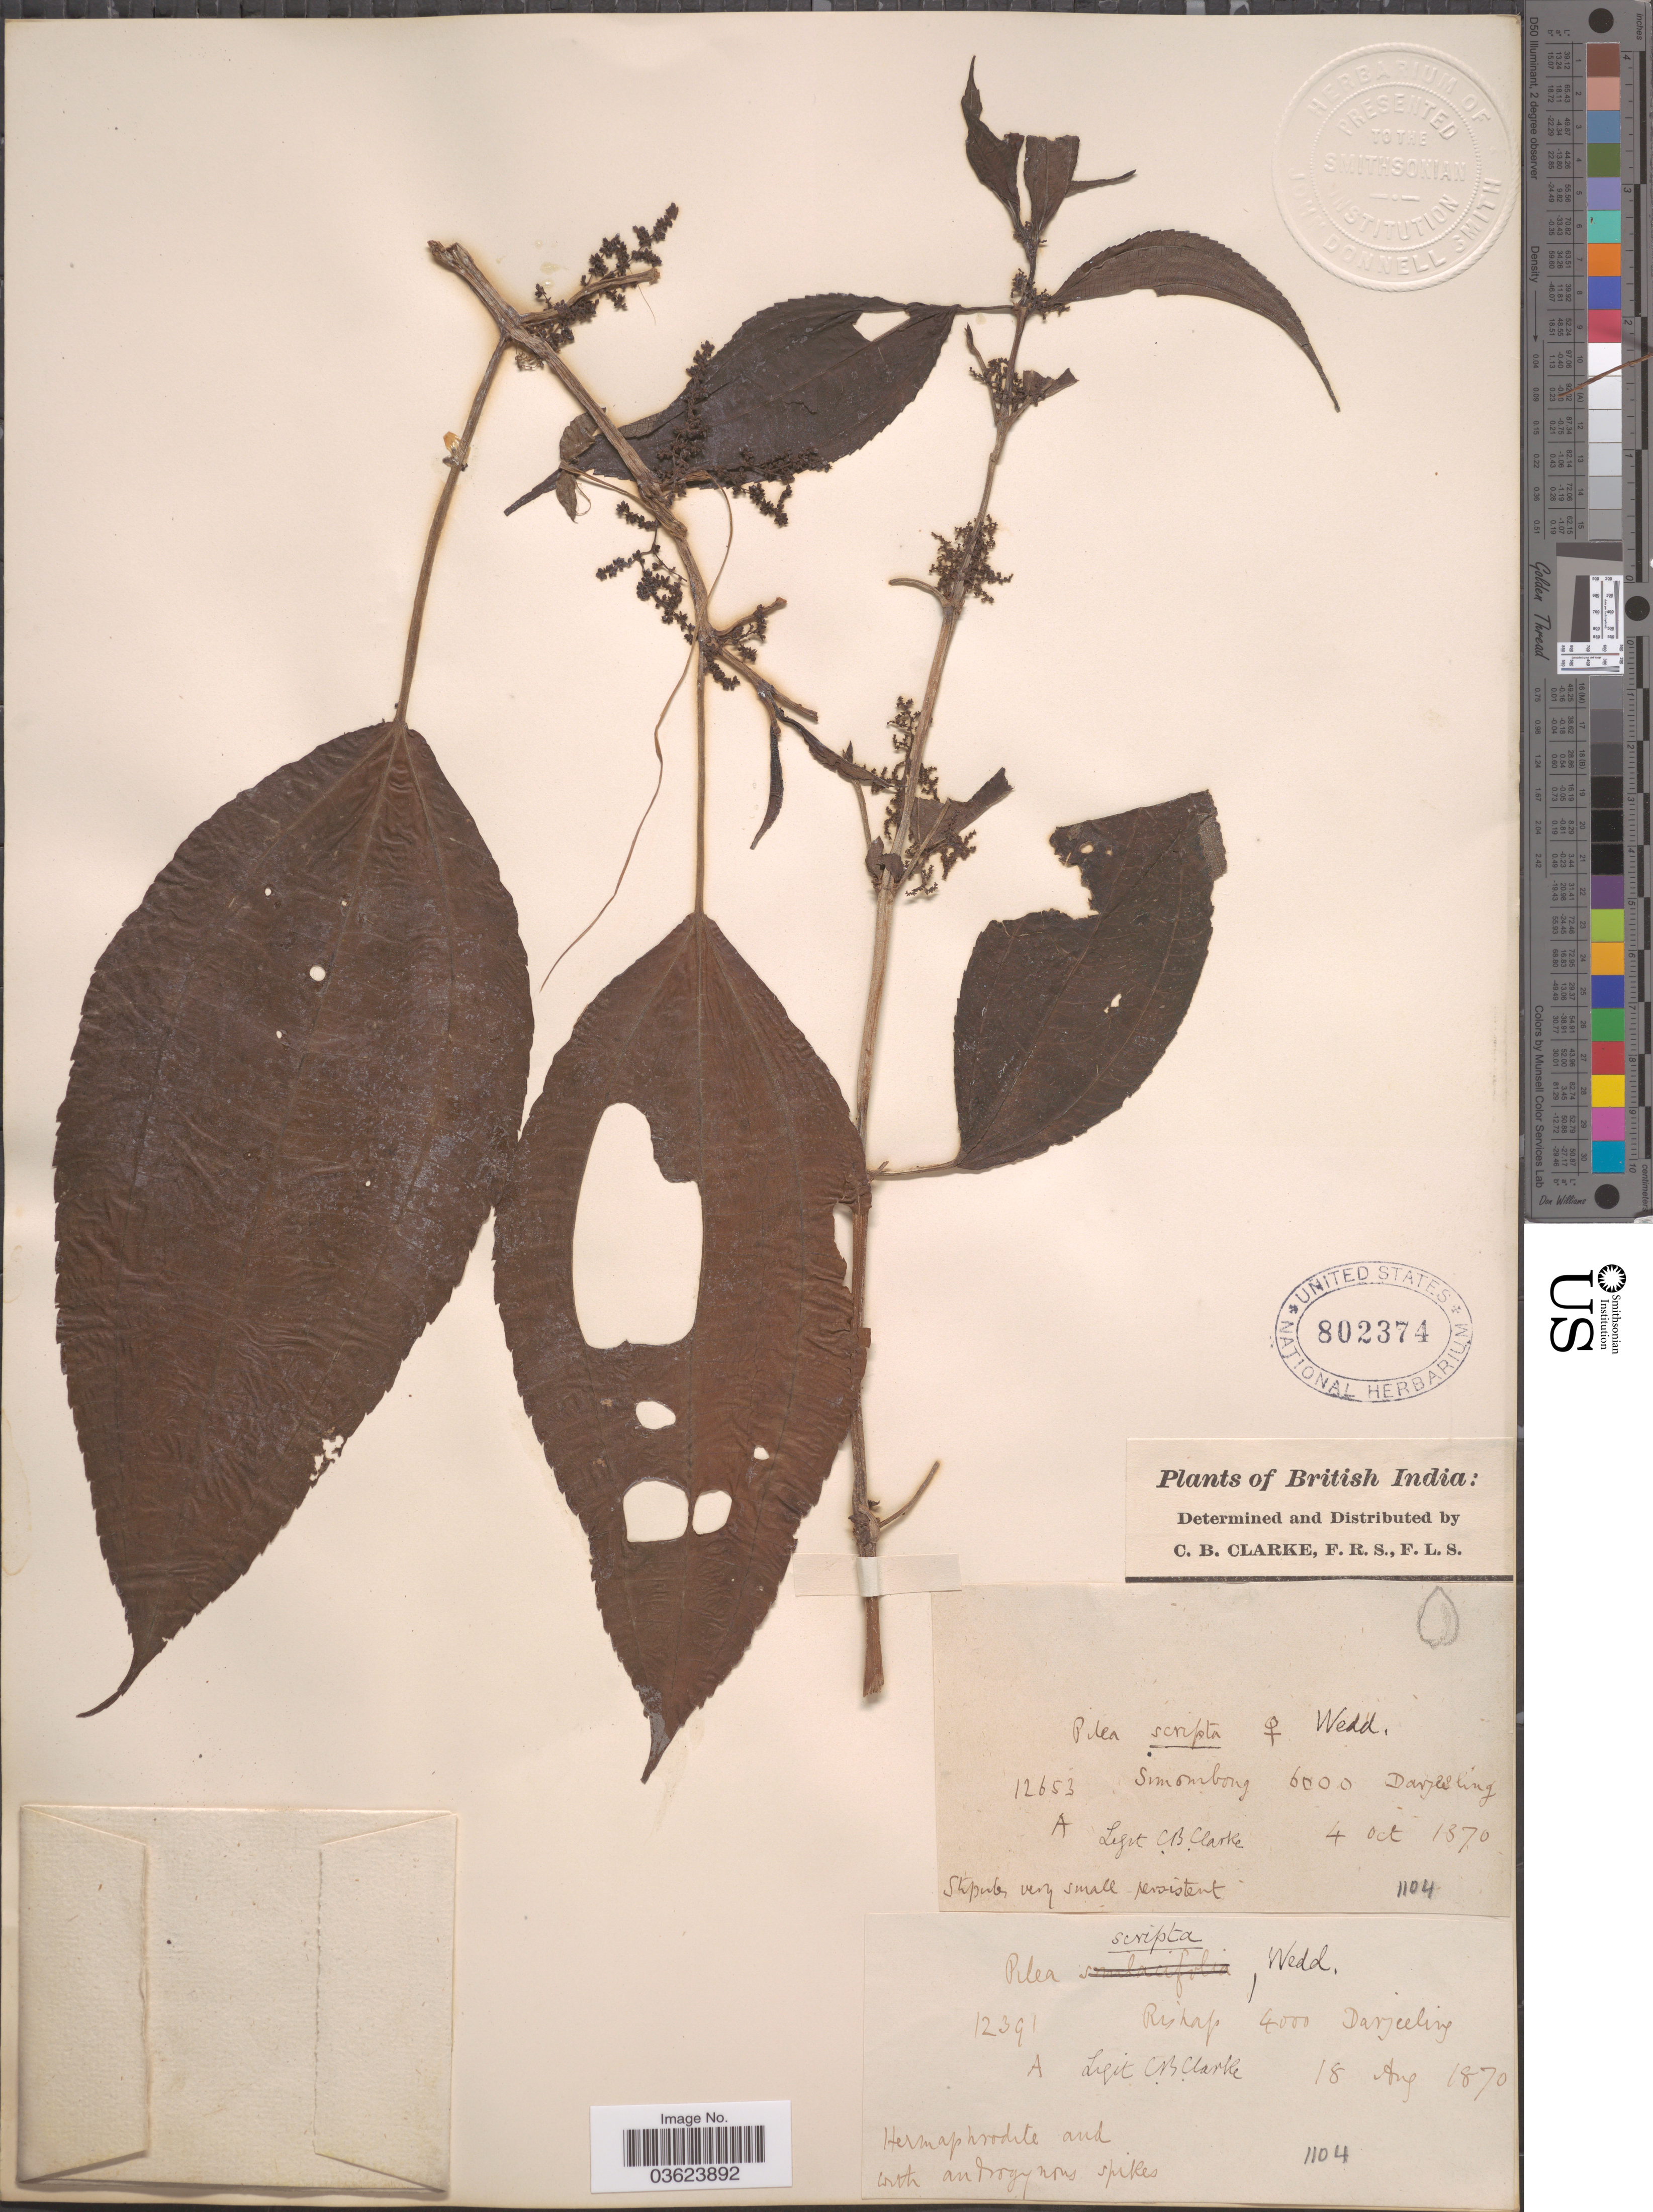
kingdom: Plantae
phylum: Tracheophyta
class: Magnoliopsida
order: Rosales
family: Urticaceae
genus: Pilea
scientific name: Pilea scripta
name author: (Buch.-Ham. ex D. Don) Wedd.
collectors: C. B. Clarke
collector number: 12391A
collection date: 1870-08-18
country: India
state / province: West Bengal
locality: British India. Rishap. Darjeeling.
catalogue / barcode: US 802374-2